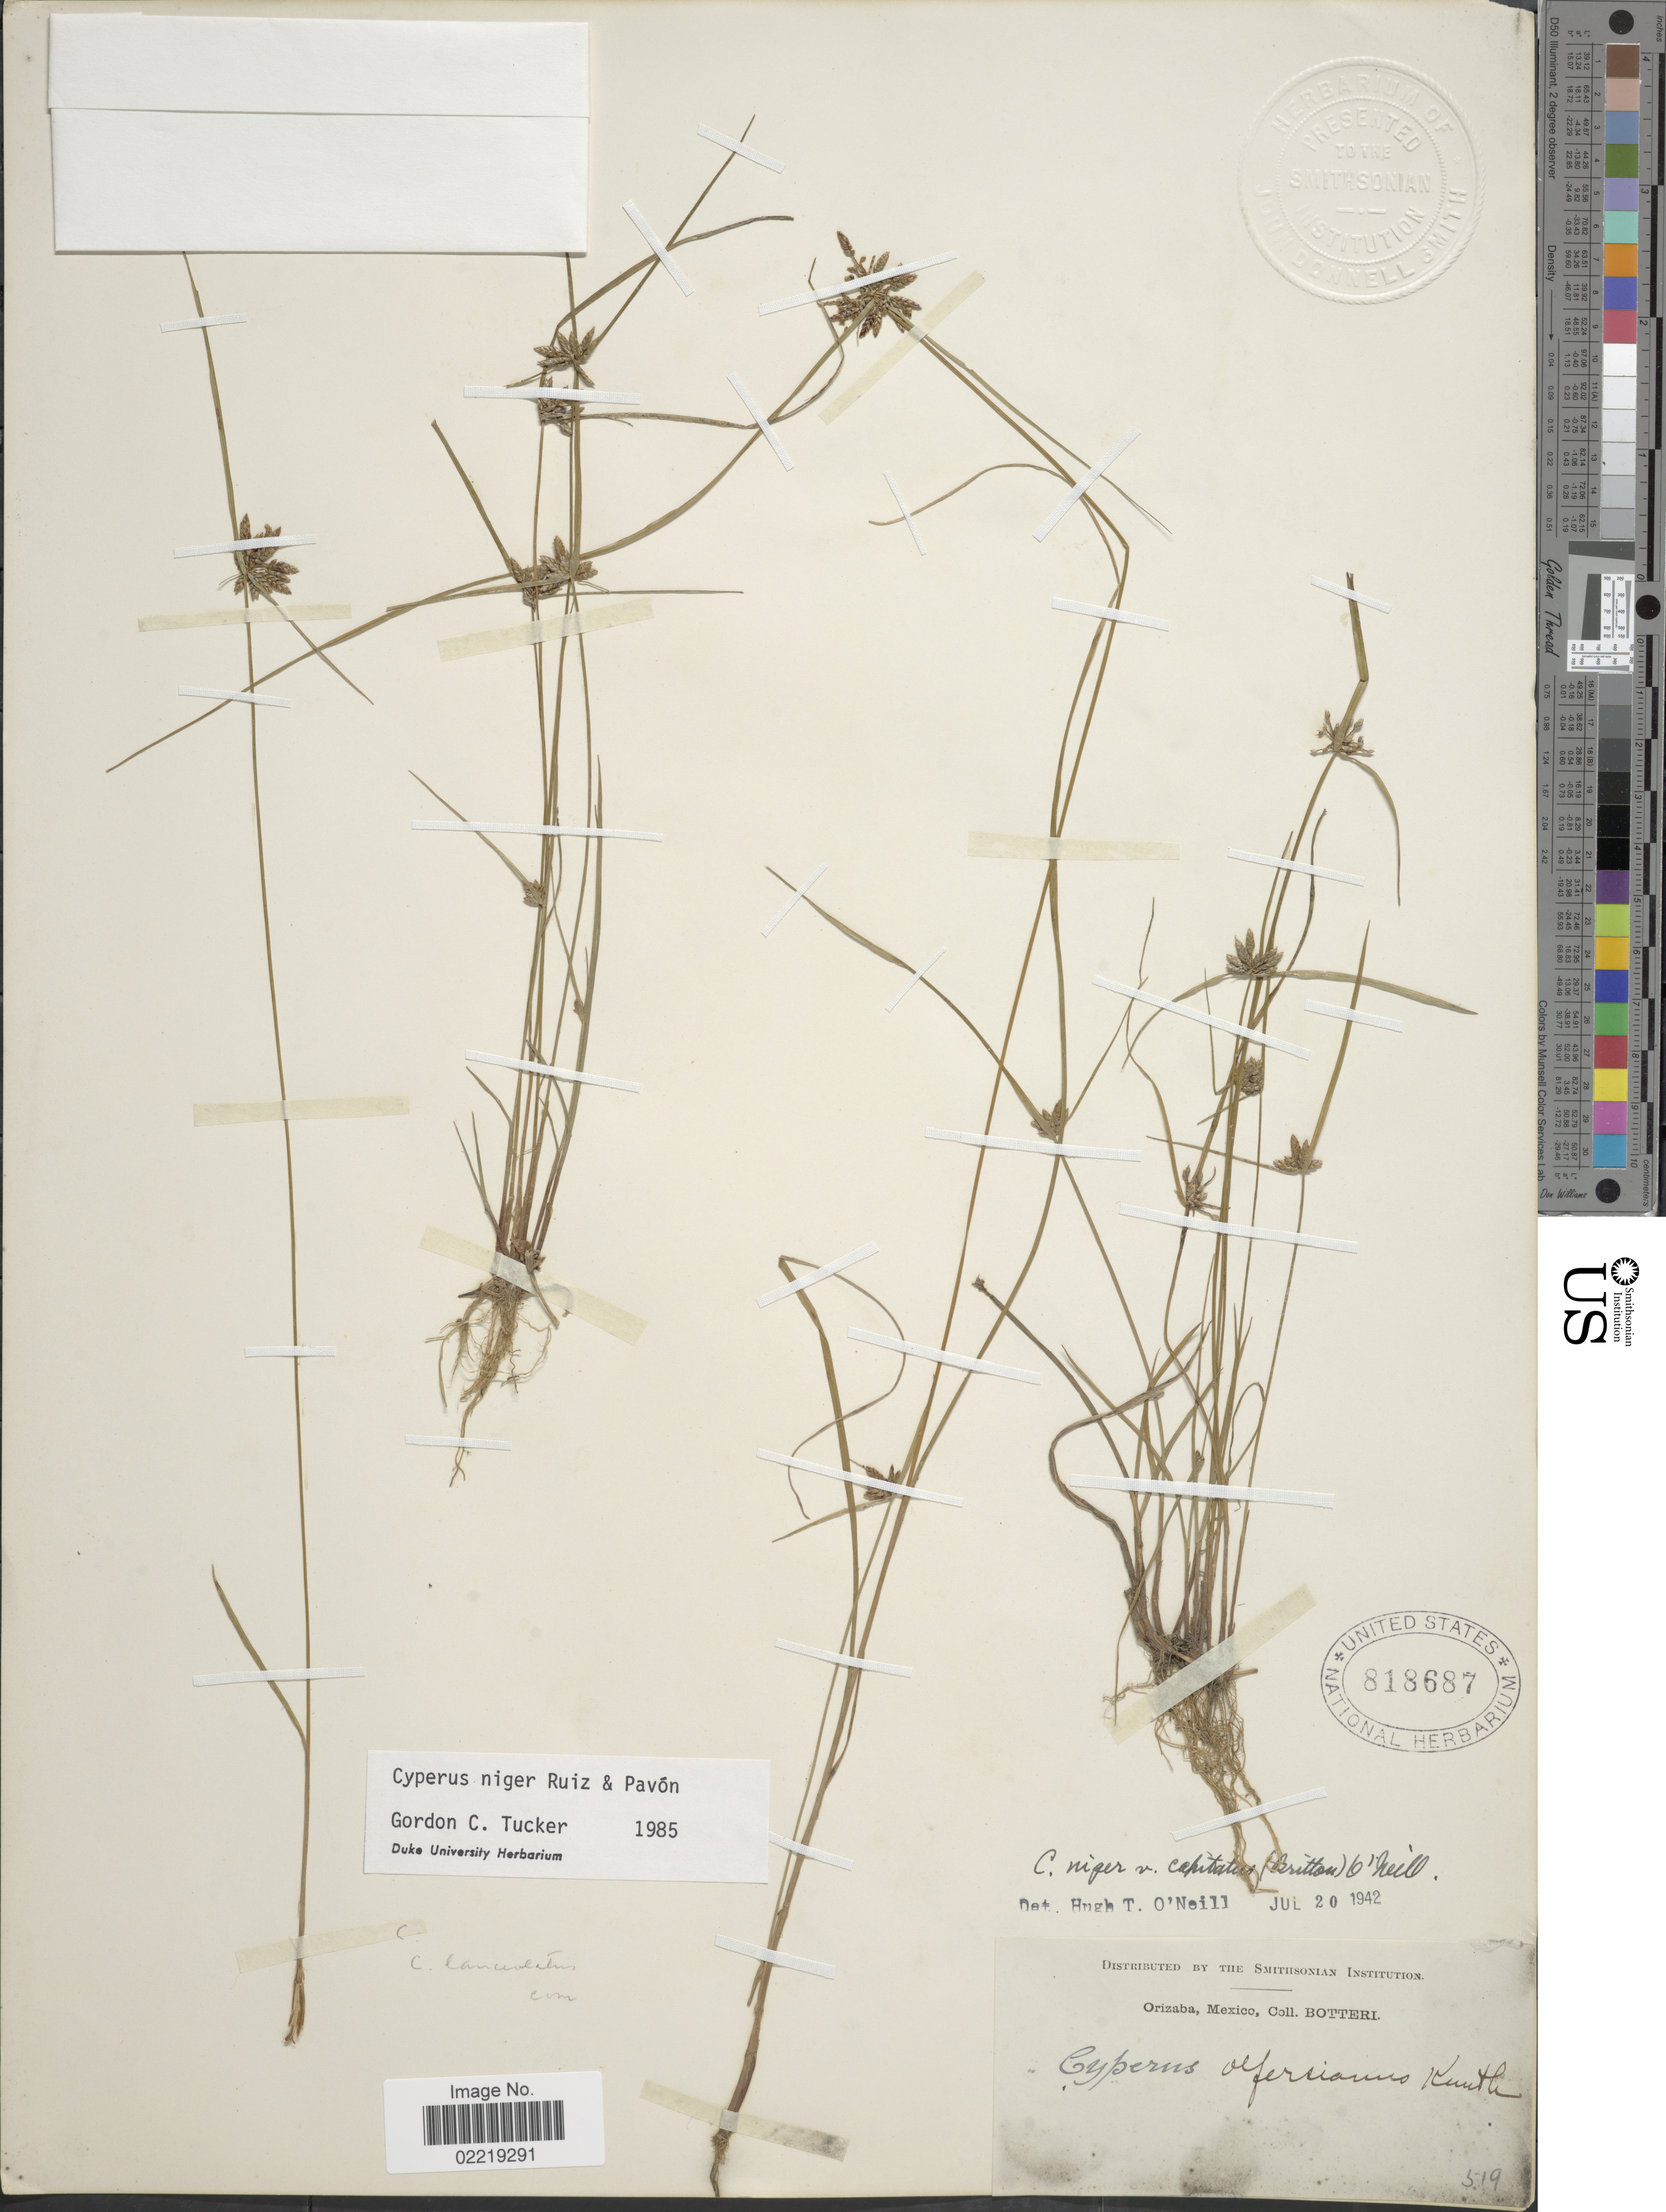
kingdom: Plantae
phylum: Tracheophyta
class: Liliopsida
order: Poales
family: Cyperaceae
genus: Cyperus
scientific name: Cyperus niger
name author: Ruiz & Pav.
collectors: -. Botteri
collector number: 519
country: Mexico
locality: Orizaba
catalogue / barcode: US 818687